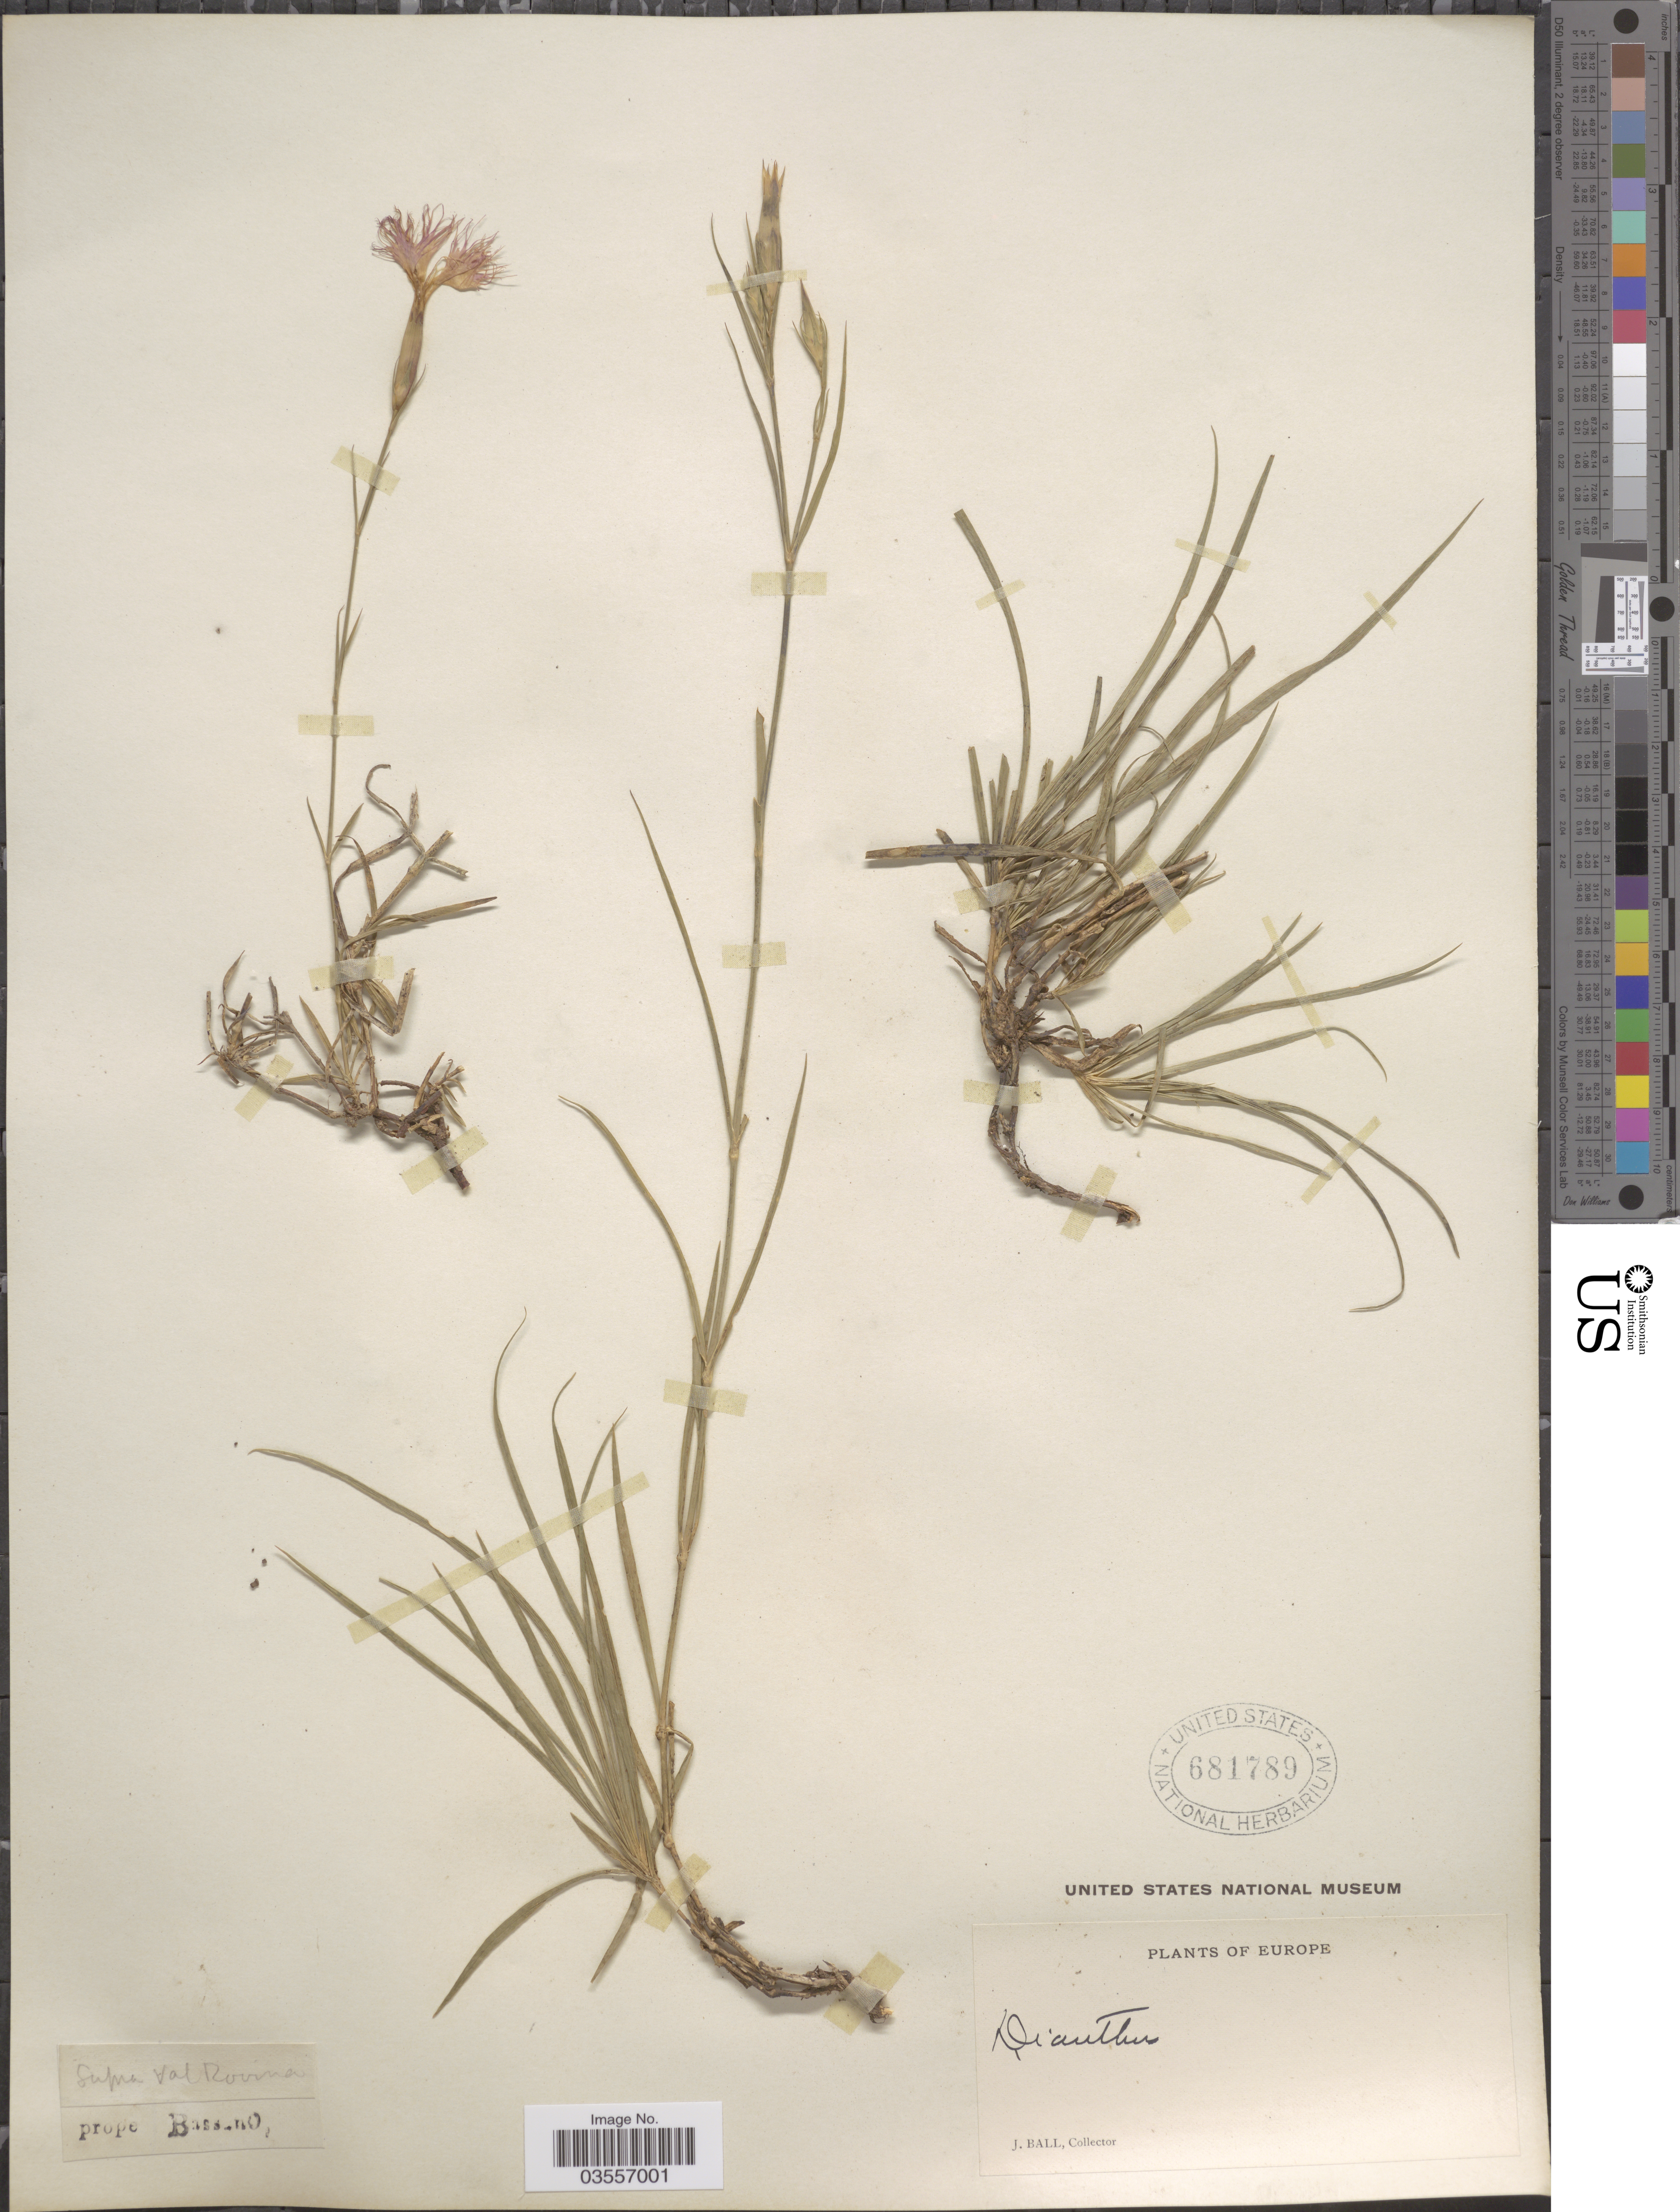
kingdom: Plantae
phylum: Tracheophyta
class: Magnoliopsida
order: Caryophyllales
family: Caryophyllaceae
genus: Dianthus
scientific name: Dianthus sp.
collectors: J. Ball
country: Italy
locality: Europe. Supra Val Rovina. Prope Bassano.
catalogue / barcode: US 681789